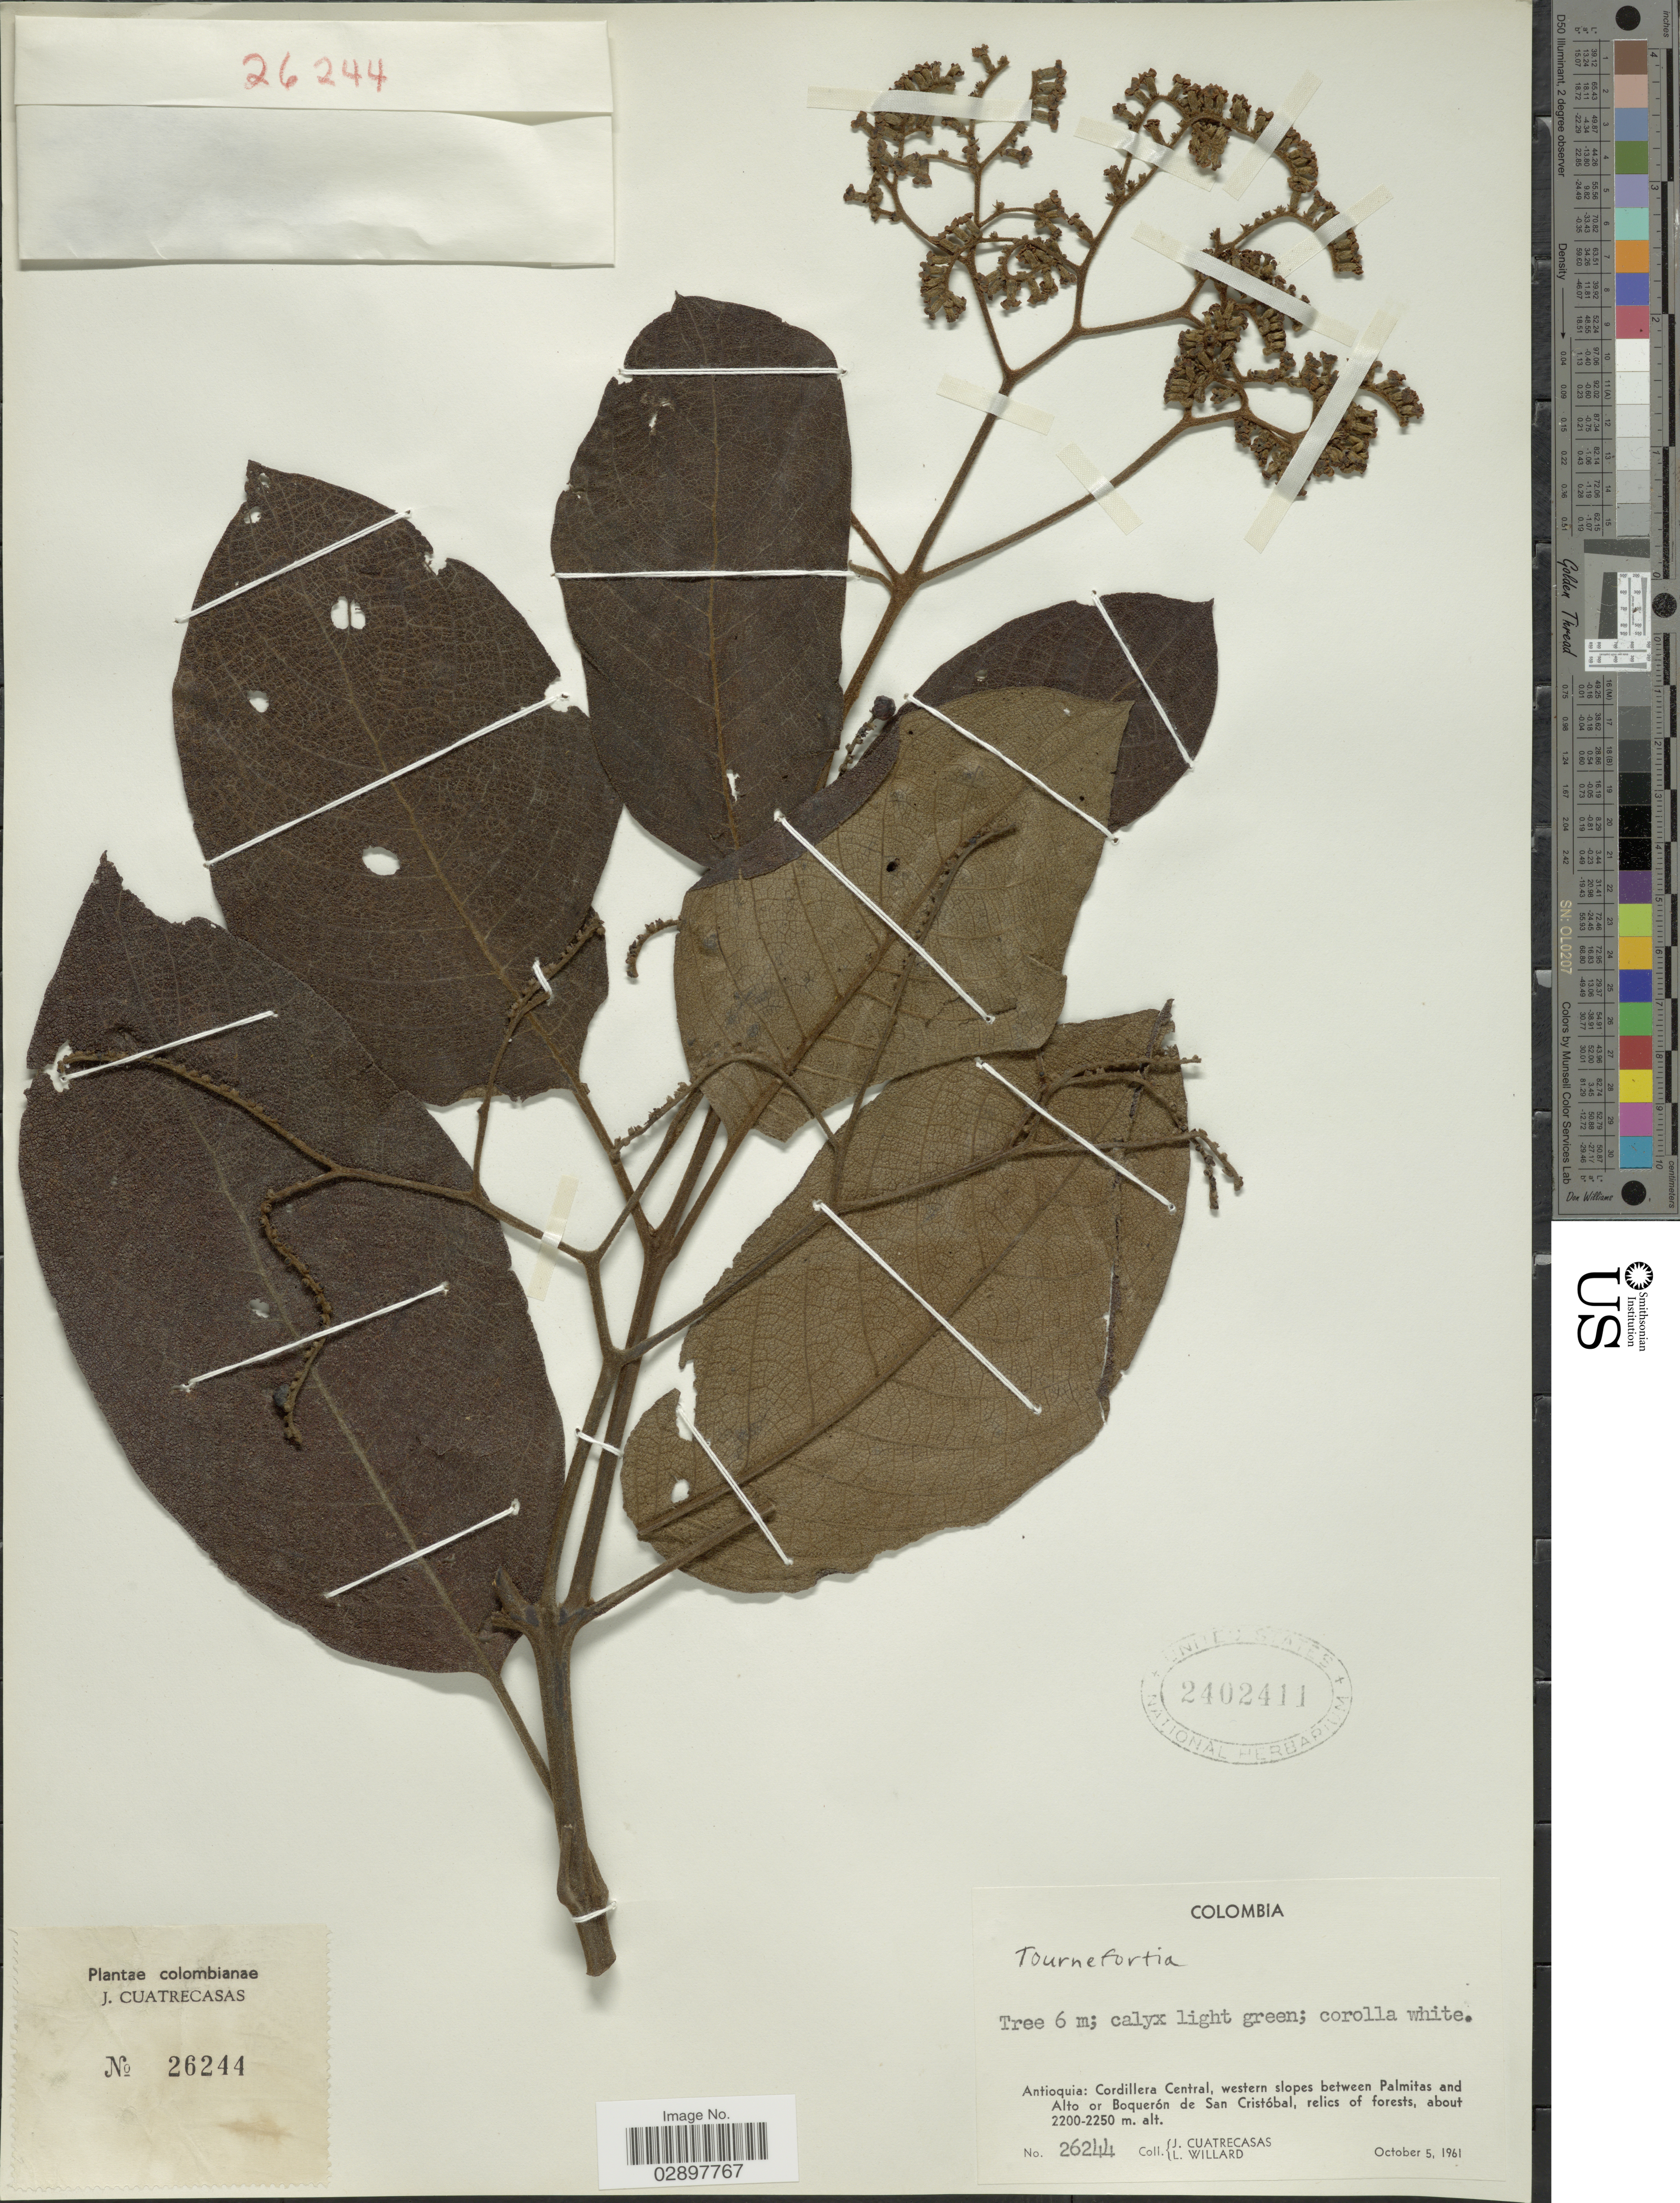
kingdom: Plantae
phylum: Tracheophyta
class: Magnoliopsida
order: Boraginales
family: Heliotropiaceae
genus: Tournefortia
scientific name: Tournefortia sp.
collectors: J. Cuatrecasas & L. Willard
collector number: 26244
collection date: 1961-10-05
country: Colombia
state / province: Antioquia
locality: Cordillera Central: western slopes between Palmitas and Alto or Boquerón de San Cristóbal, relics of forests.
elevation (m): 2200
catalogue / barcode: US 2402411